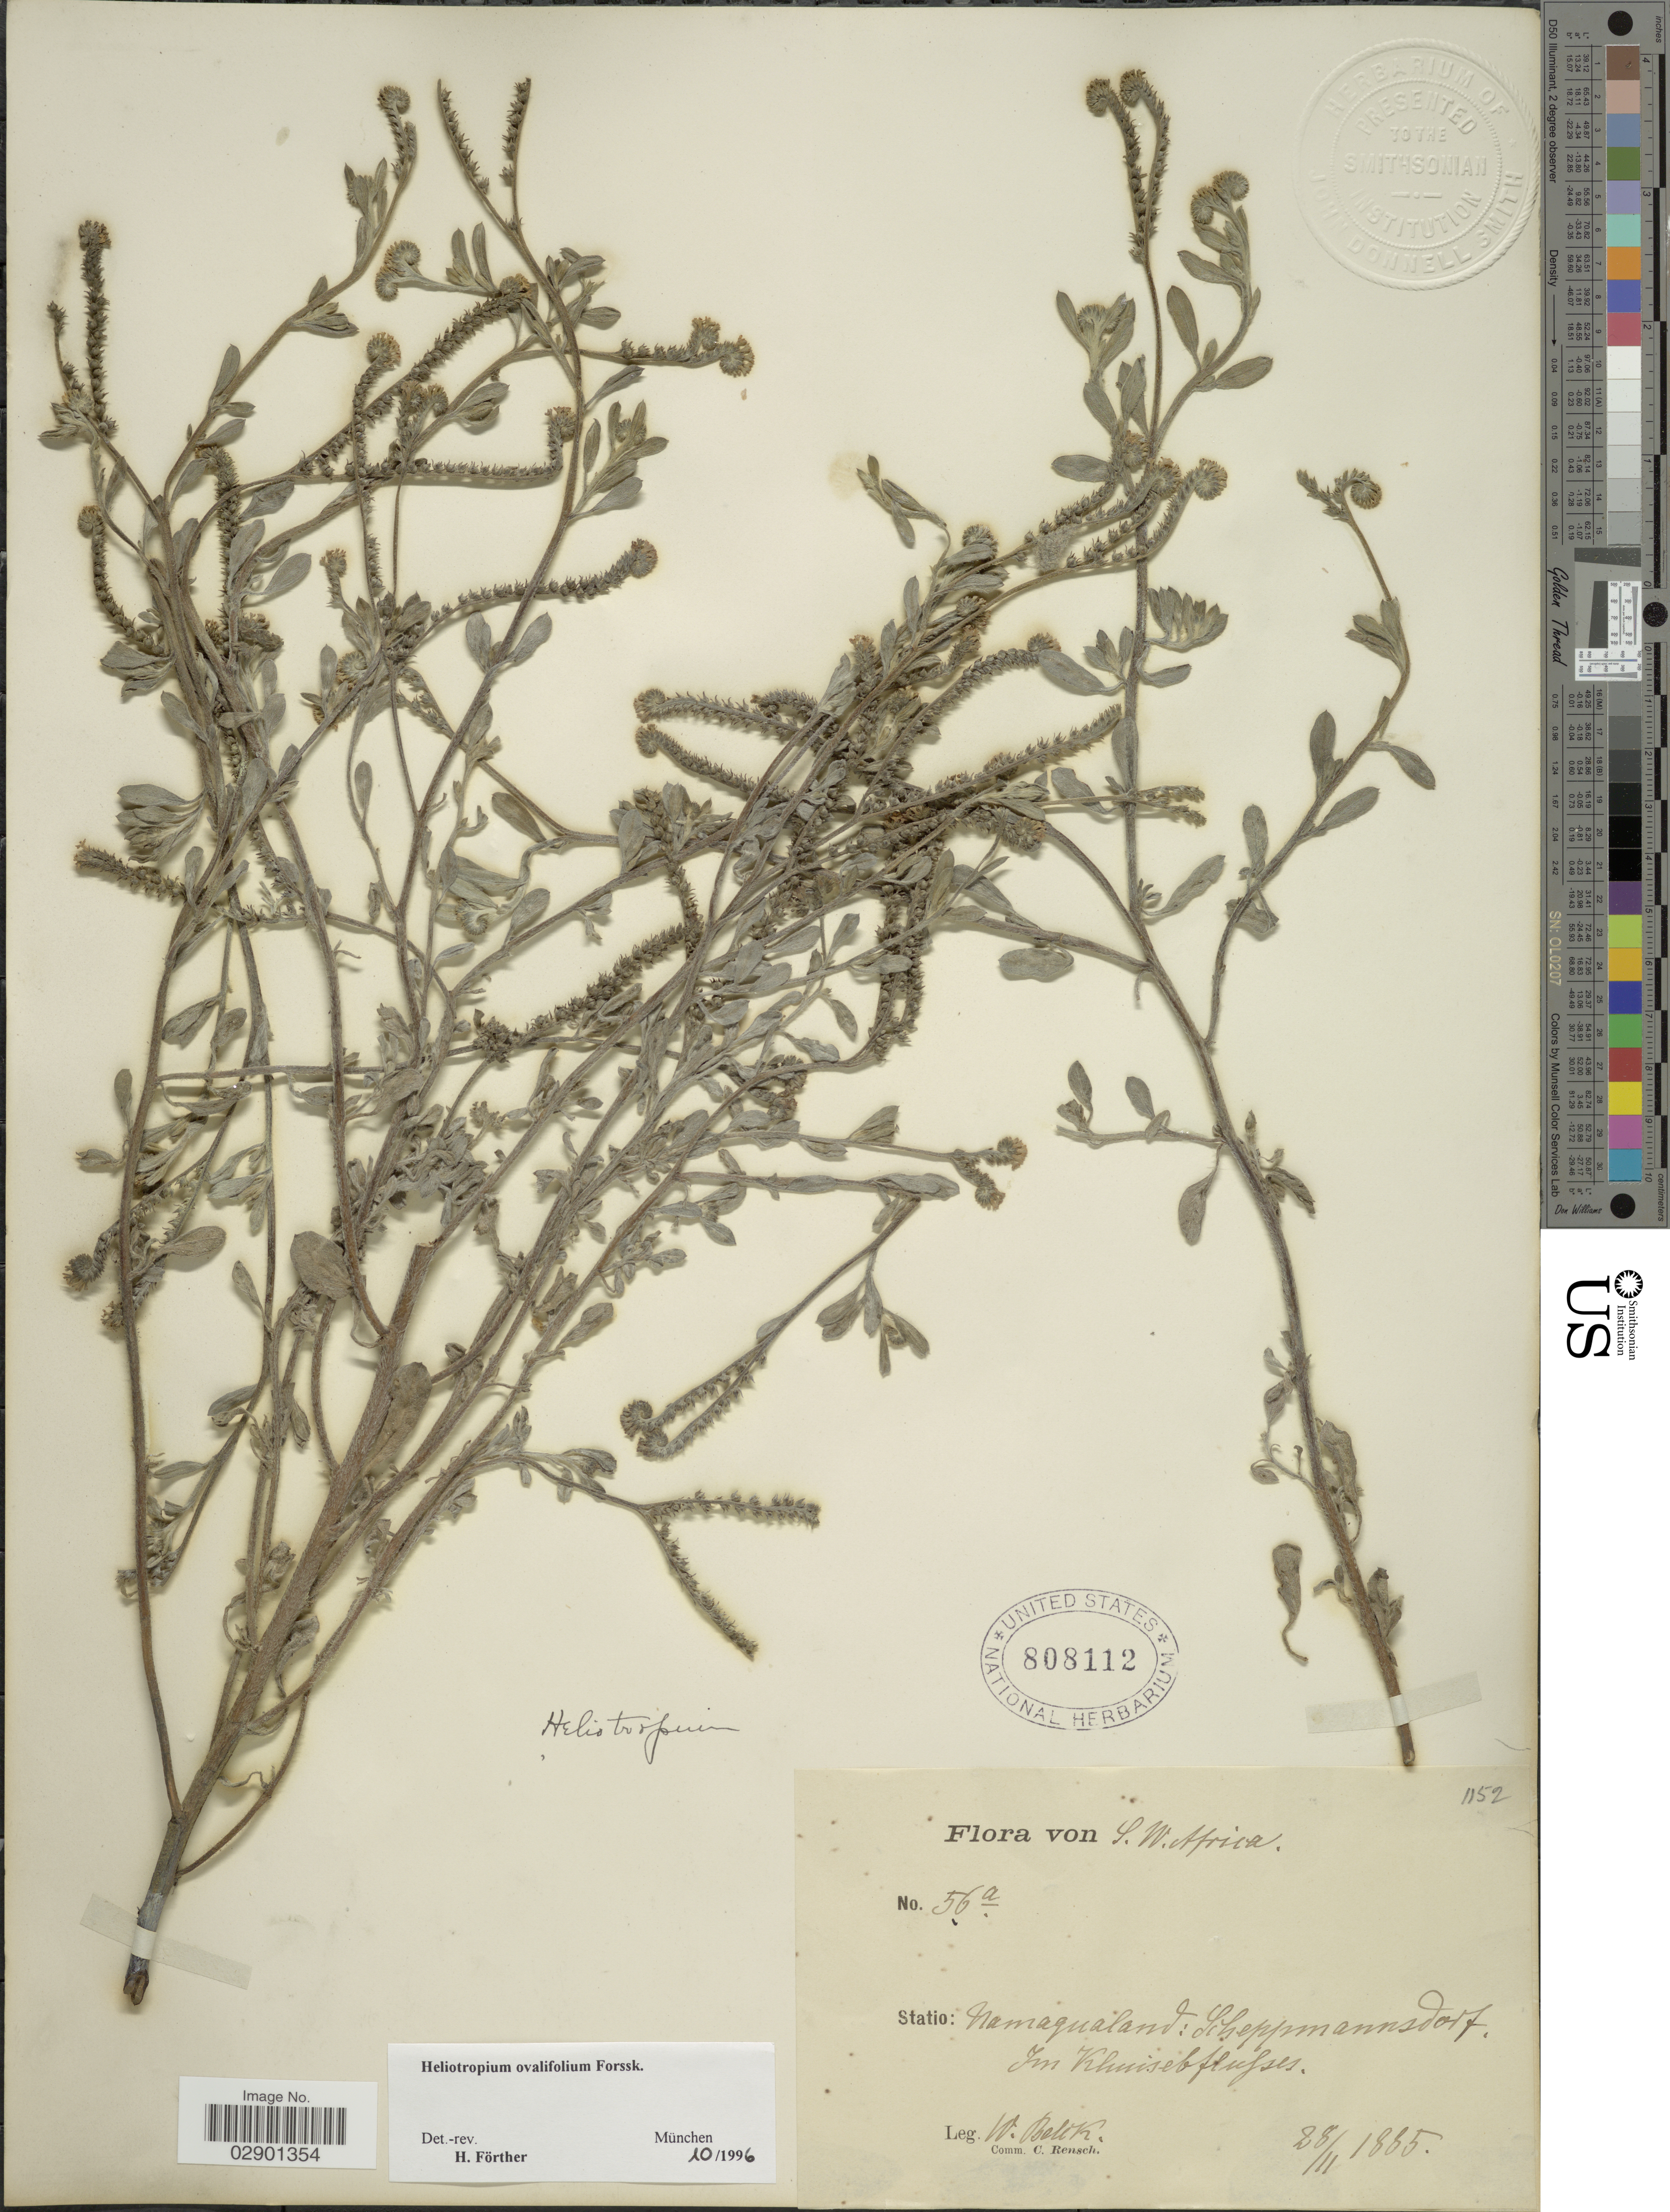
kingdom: Plantae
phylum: Tracheophyta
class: Magnoliopsida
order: Boraginales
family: Heliotropiaceae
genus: Heliotropium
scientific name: Heliotropium ovalifolium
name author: Forssk.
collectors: W. Belik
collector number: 56a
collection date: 1885-11-28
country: Namibia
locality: S.W. Africa. Statio: Namaqualand: Scheppmannsdorf Im Khuisebflusses.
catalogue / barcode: US 808112